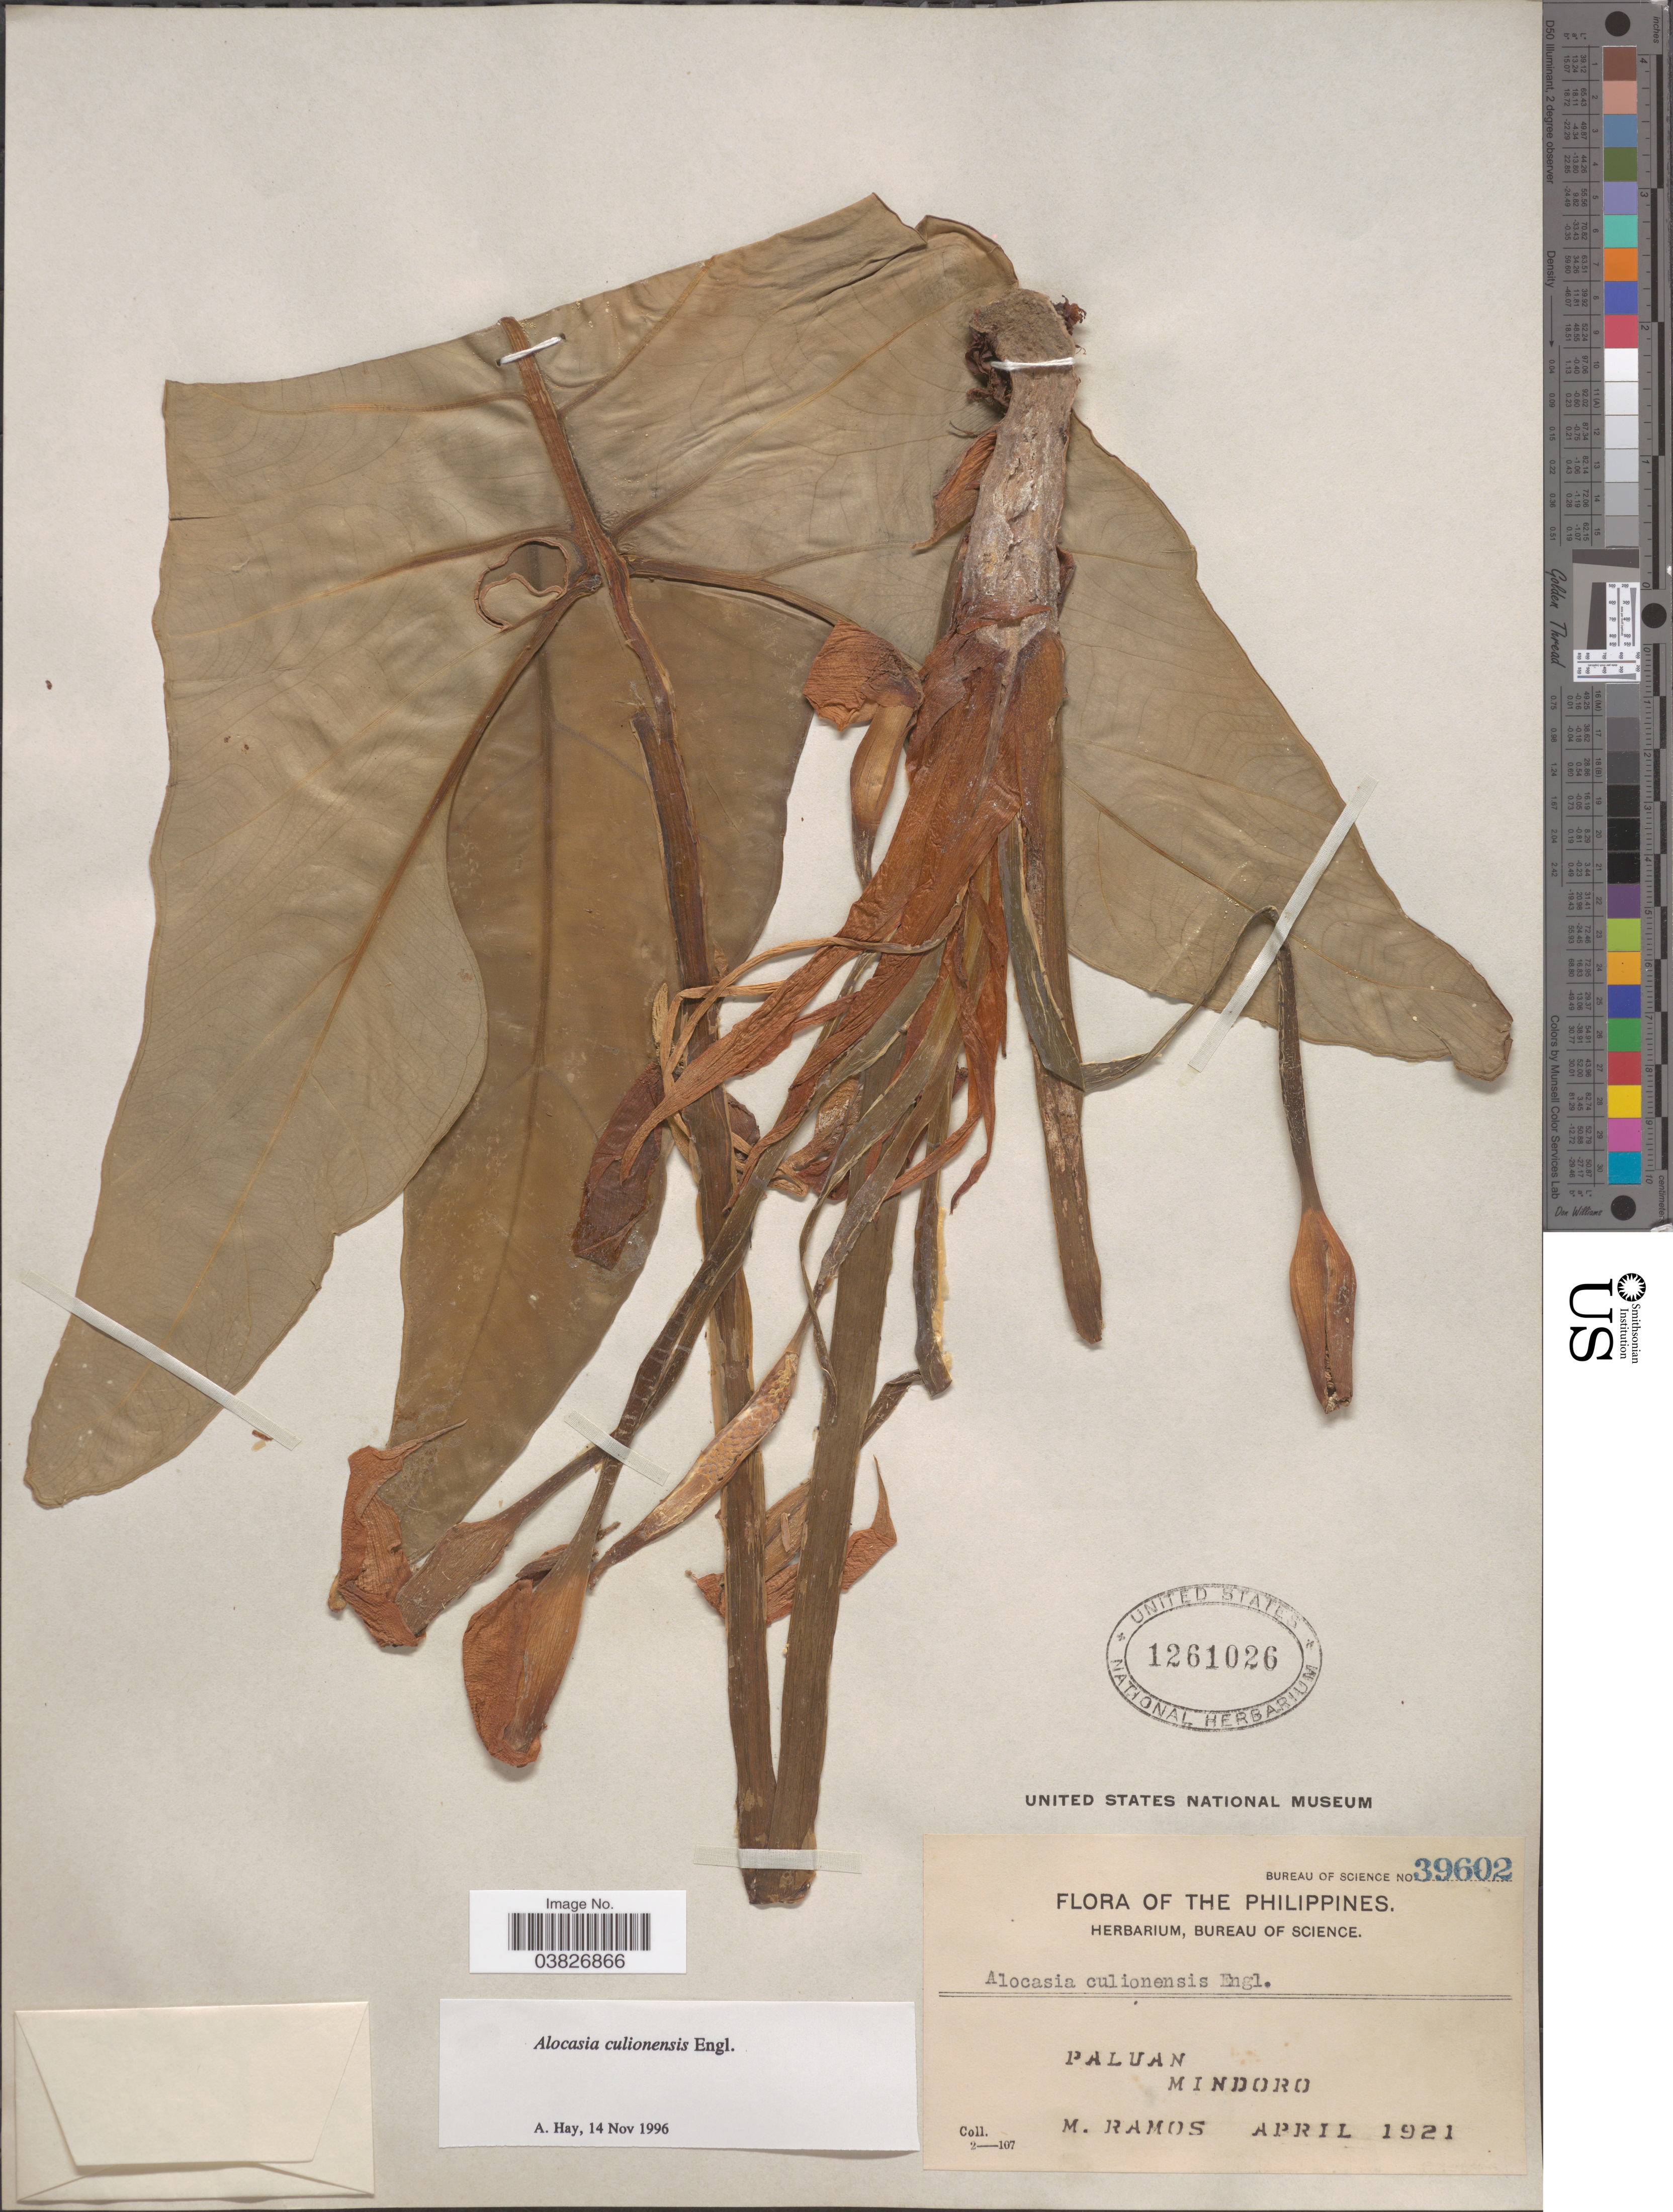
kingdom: Plantae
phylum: Tracheophyta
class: Liliopsida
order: Alismatales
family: Araceae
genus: Alocasia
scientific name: Alocasia culionensis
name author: Engl.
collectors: M. Ramos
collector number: Bureau of Science 39602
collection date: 1921-04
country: Philippines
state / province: Mimaropa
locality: Paluan. Mindoro.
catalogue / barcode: US 1261026